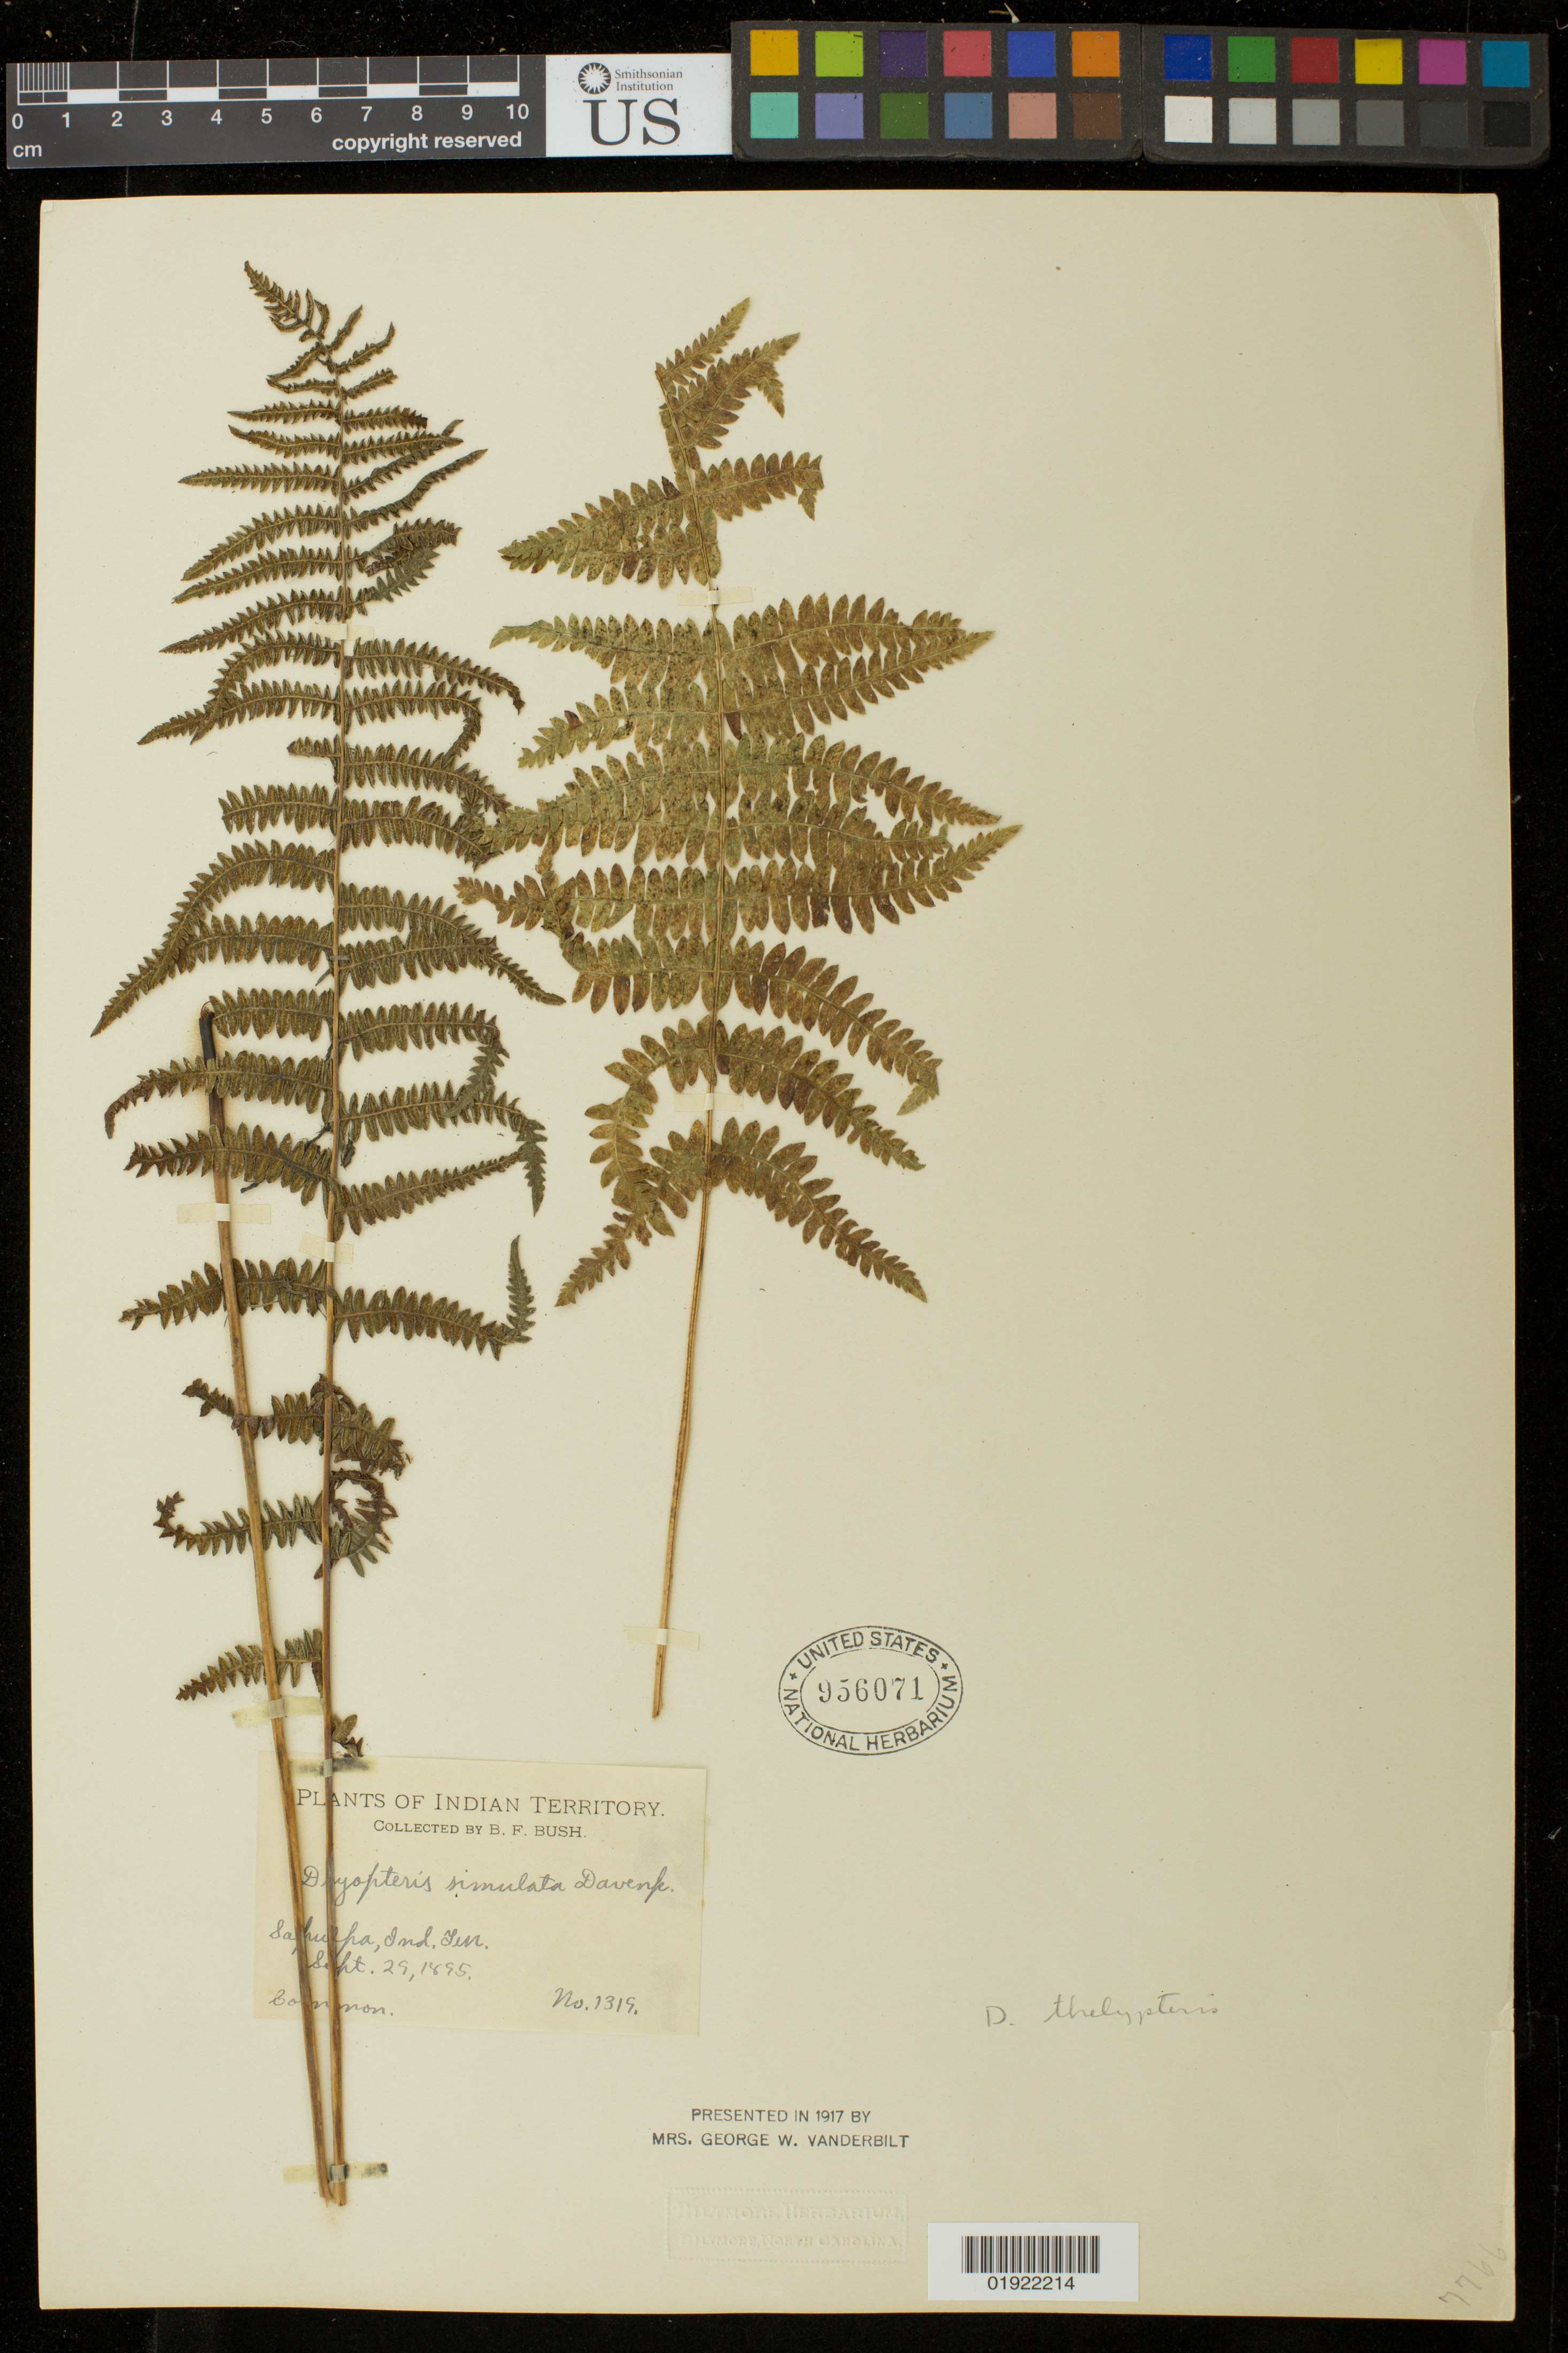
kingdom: Plantae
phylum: Tracheophyta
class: Polypodiopsida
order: Polypodiales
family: Thelypteridaceae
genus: Thelypteris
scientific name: Thelypteris palustris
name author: (Salisb.) Schott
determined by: Schott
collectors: B. F. Bush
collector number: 1319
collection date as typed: Sept. 29, 1895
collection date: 1895-09-29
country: United States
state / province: Oklahoma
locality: Sapulpa, Indian Territory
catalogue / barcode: US 956071